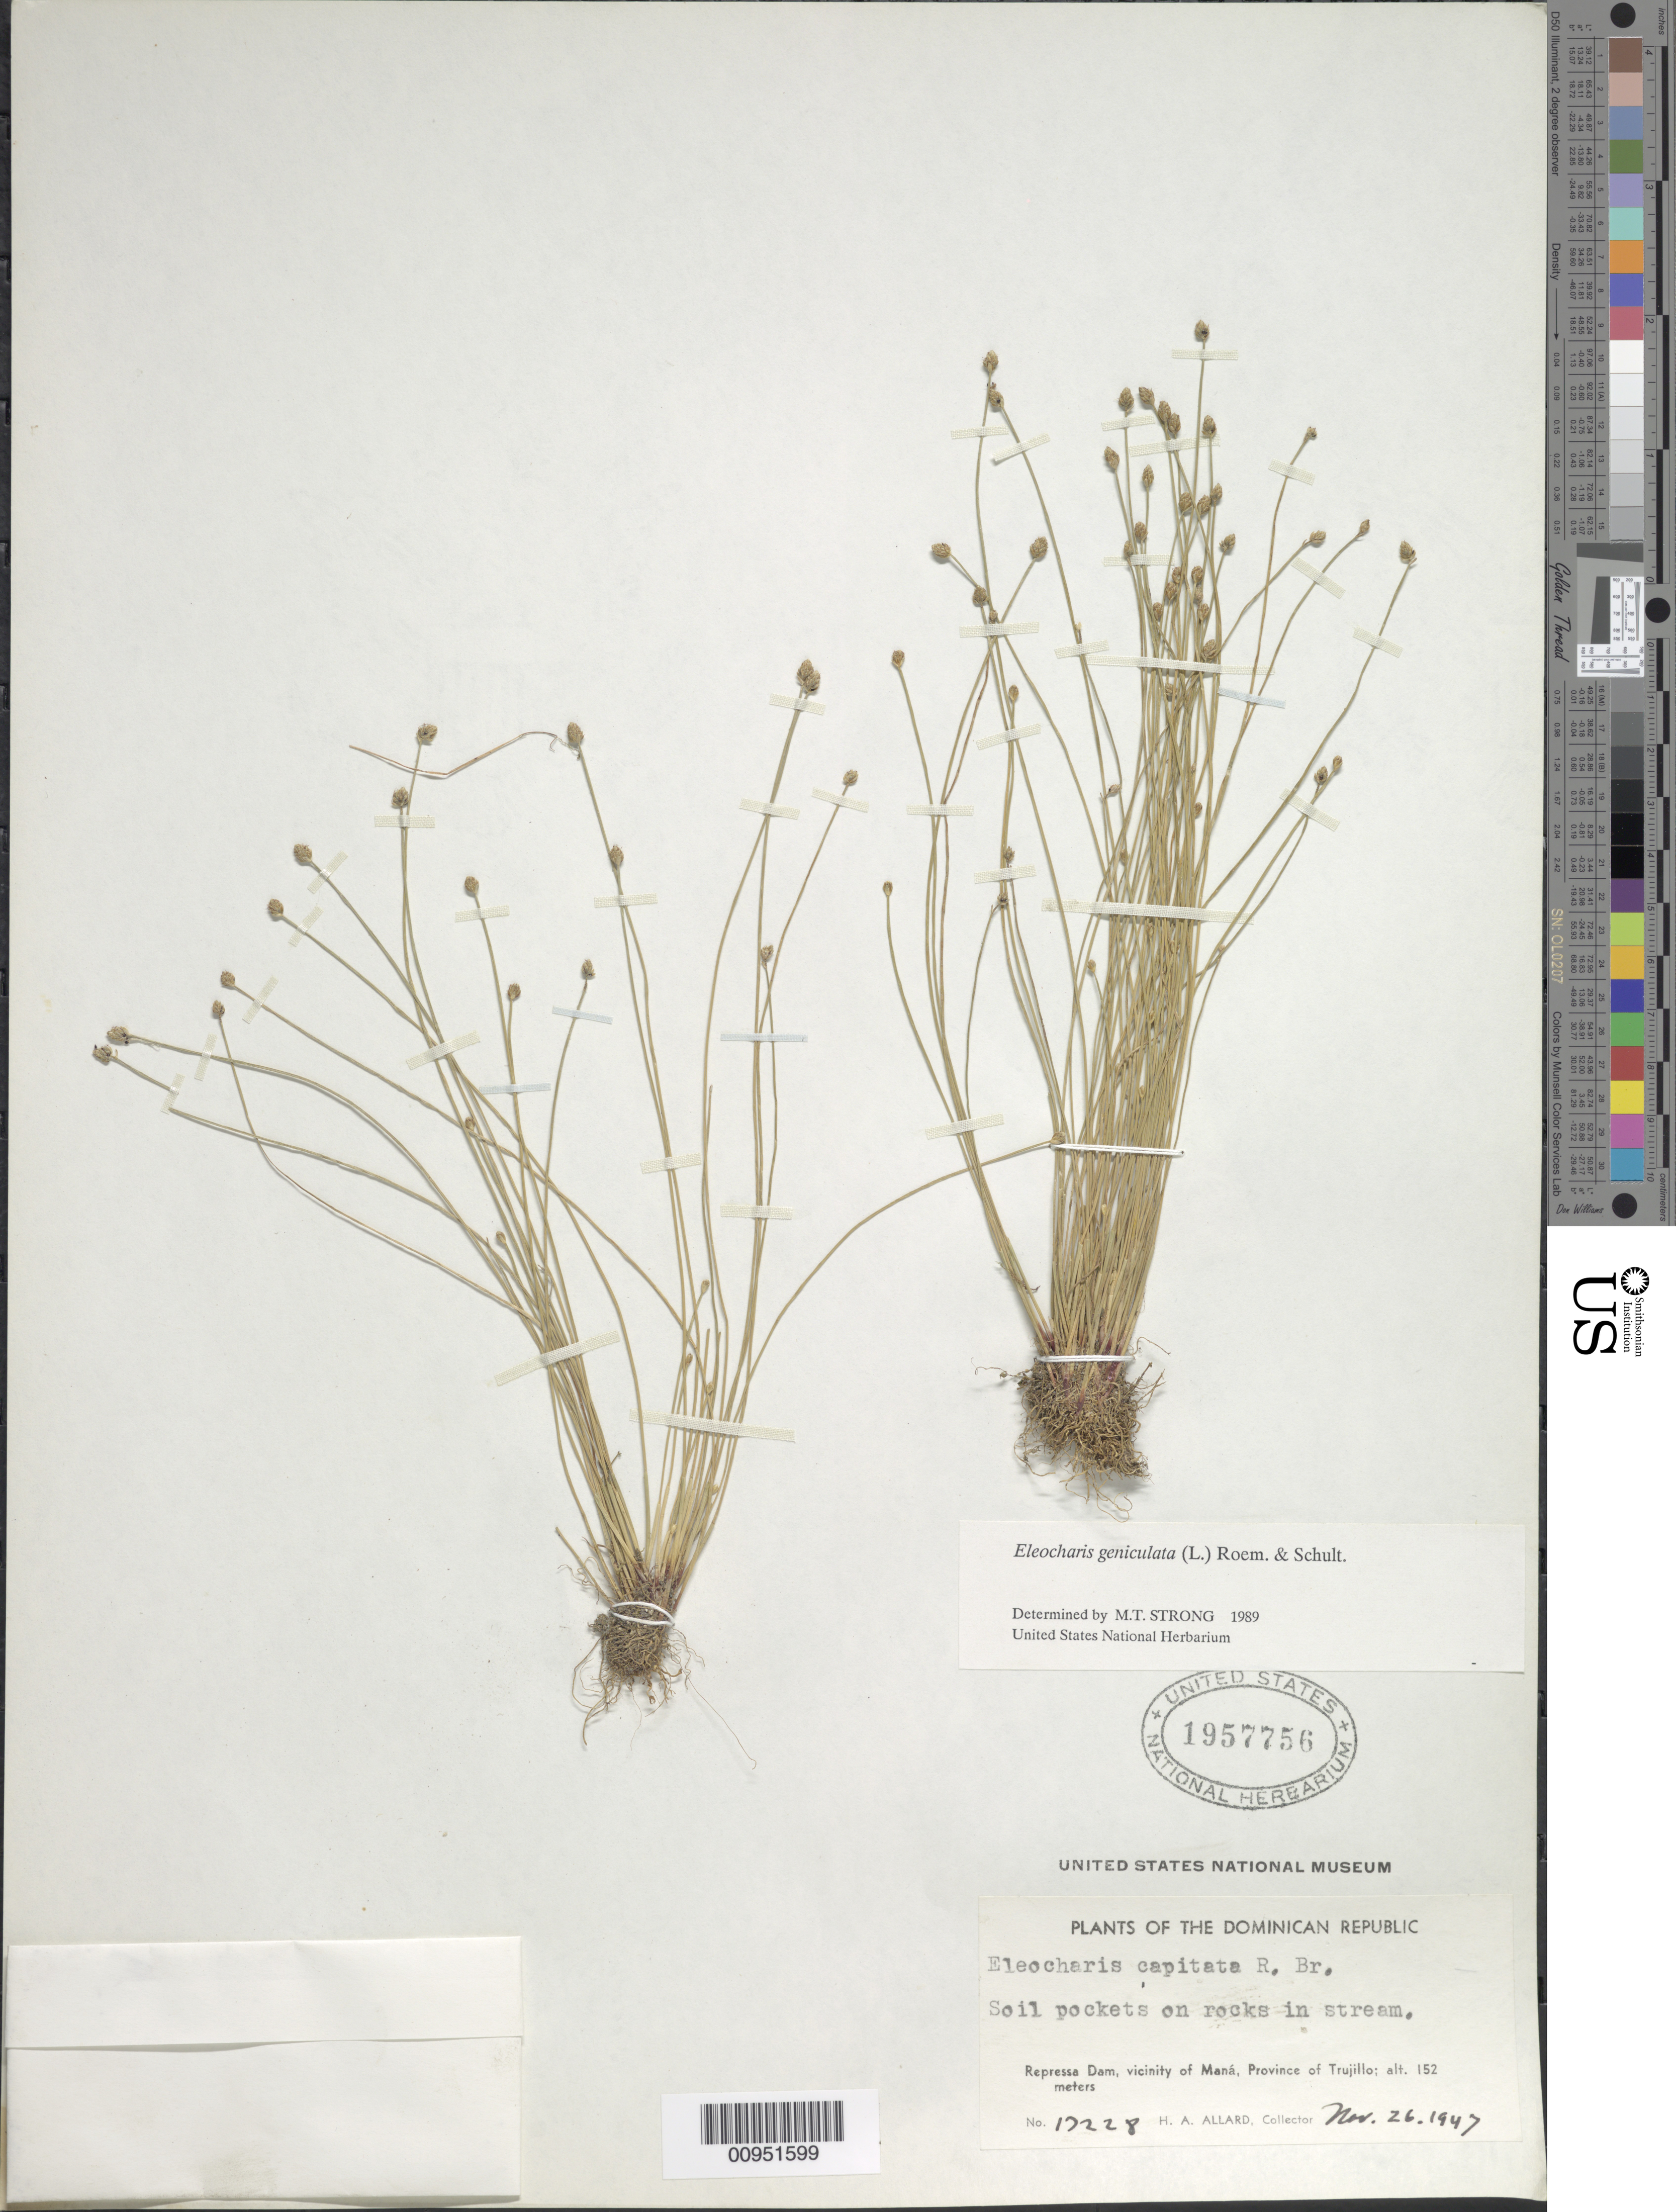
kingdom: Plantae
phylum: Tracheophyta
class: Liliopsida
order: Poales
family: Cyperaceae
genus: Eleocharis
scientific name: Eleocharis geniculata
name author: (L.) Roem. & Schult.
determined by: Strong, M. T., (US), Smithsonian Institution - National Museum of Natural History (UNITED STATES)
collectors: H. A. Allard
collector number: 17228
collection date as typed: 26 Nov 1947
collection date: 1947-11-26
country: Dominican Republic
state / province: Santo Domingo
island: Hispaniola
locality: Repressa Dam, vicinity of Maná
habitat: Soil pockets on rocks in stream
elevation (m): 152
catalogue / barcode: US 1957756